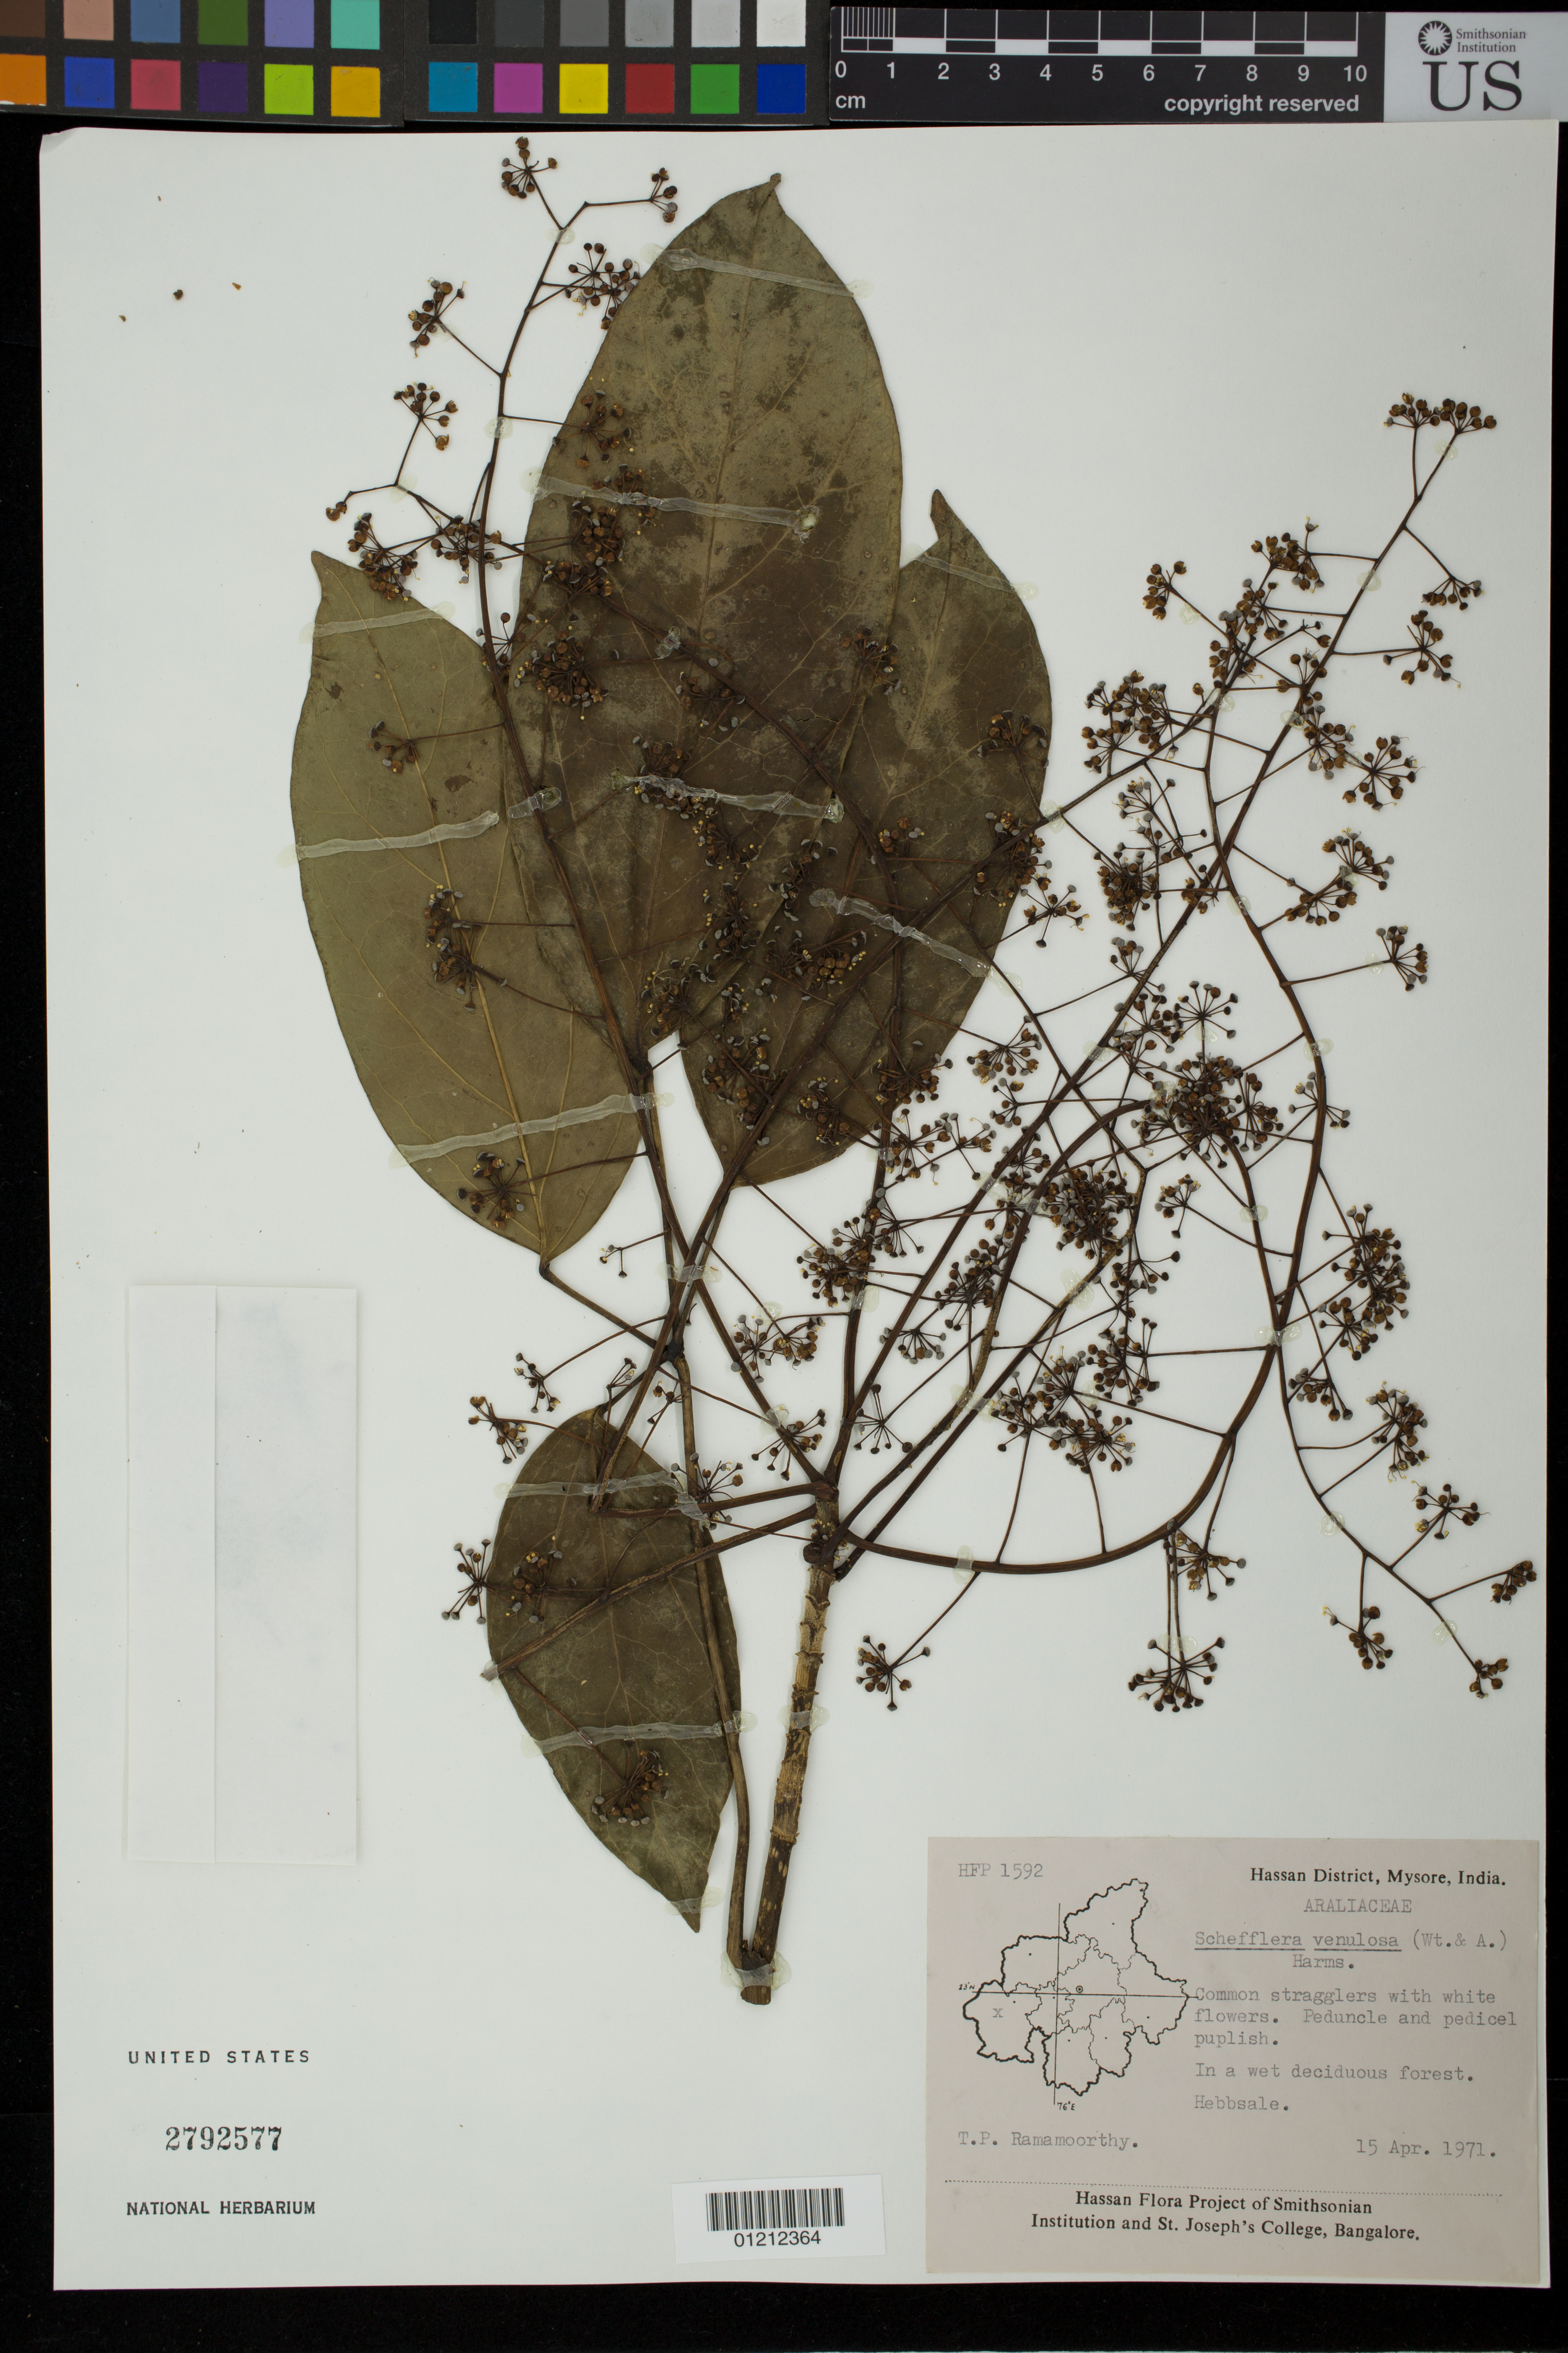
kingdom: Plantae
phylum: Tracheophyta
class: Magnoliopsida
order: Apiales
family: Araliaceae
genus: Schefflera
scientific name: Schefflera venulosa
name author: (Wight & Arn.) Harms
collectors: T. P. Ramamoorthy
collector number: HFP 1592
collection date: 1971-04-15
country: India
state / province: Karnataka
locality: Hassan District, Mysore. Hebbsale. In a wet deciduous forest.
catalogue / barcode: US 2792577